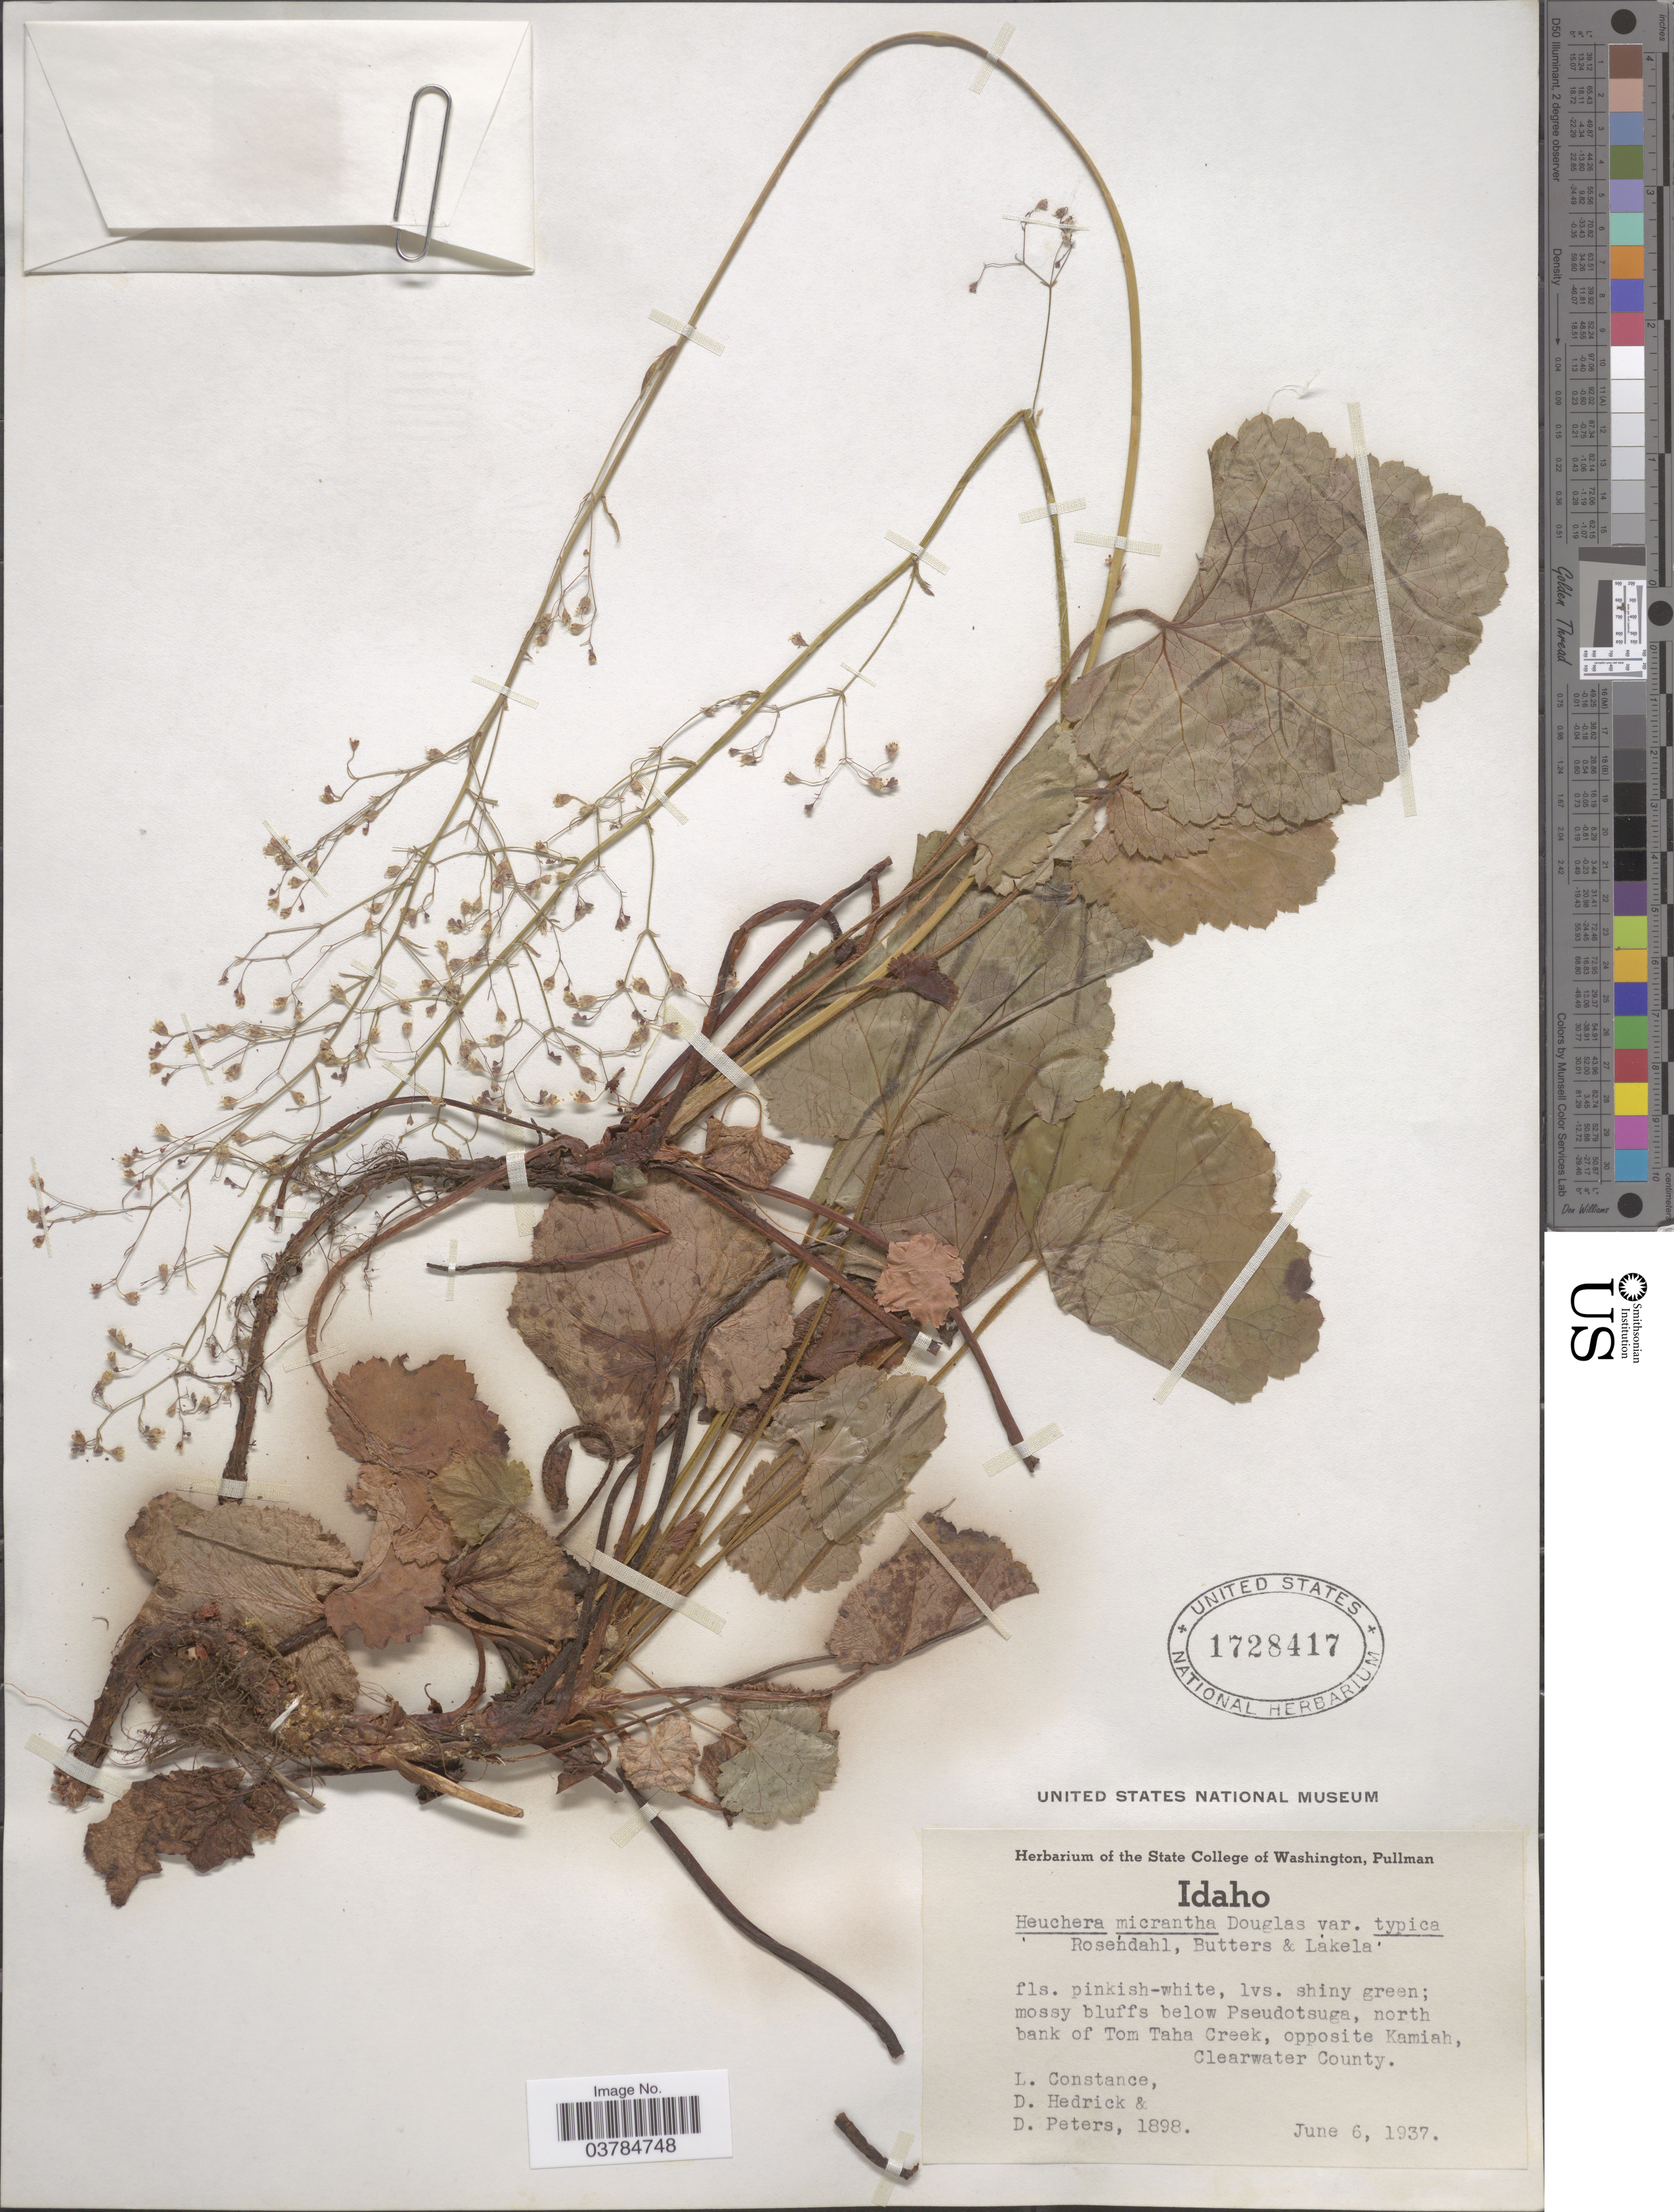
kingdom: Plantae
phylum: Tracheophyta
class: Magnoliopsida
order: Saxifragales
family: Saxifragaceae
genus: Heuchera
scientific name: Heuchera micrantha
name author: Douglas ex Lindl.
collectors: L. Constance, D. Hedrick & D. Peters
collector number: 1898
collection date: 1937-06-06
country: United States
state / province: Idaho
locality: Mossy bluffs below Pseudotsuga, north bank of Tom Taha Creek, opposite Kamiah, Clearwater County.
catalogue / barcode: US 1728417